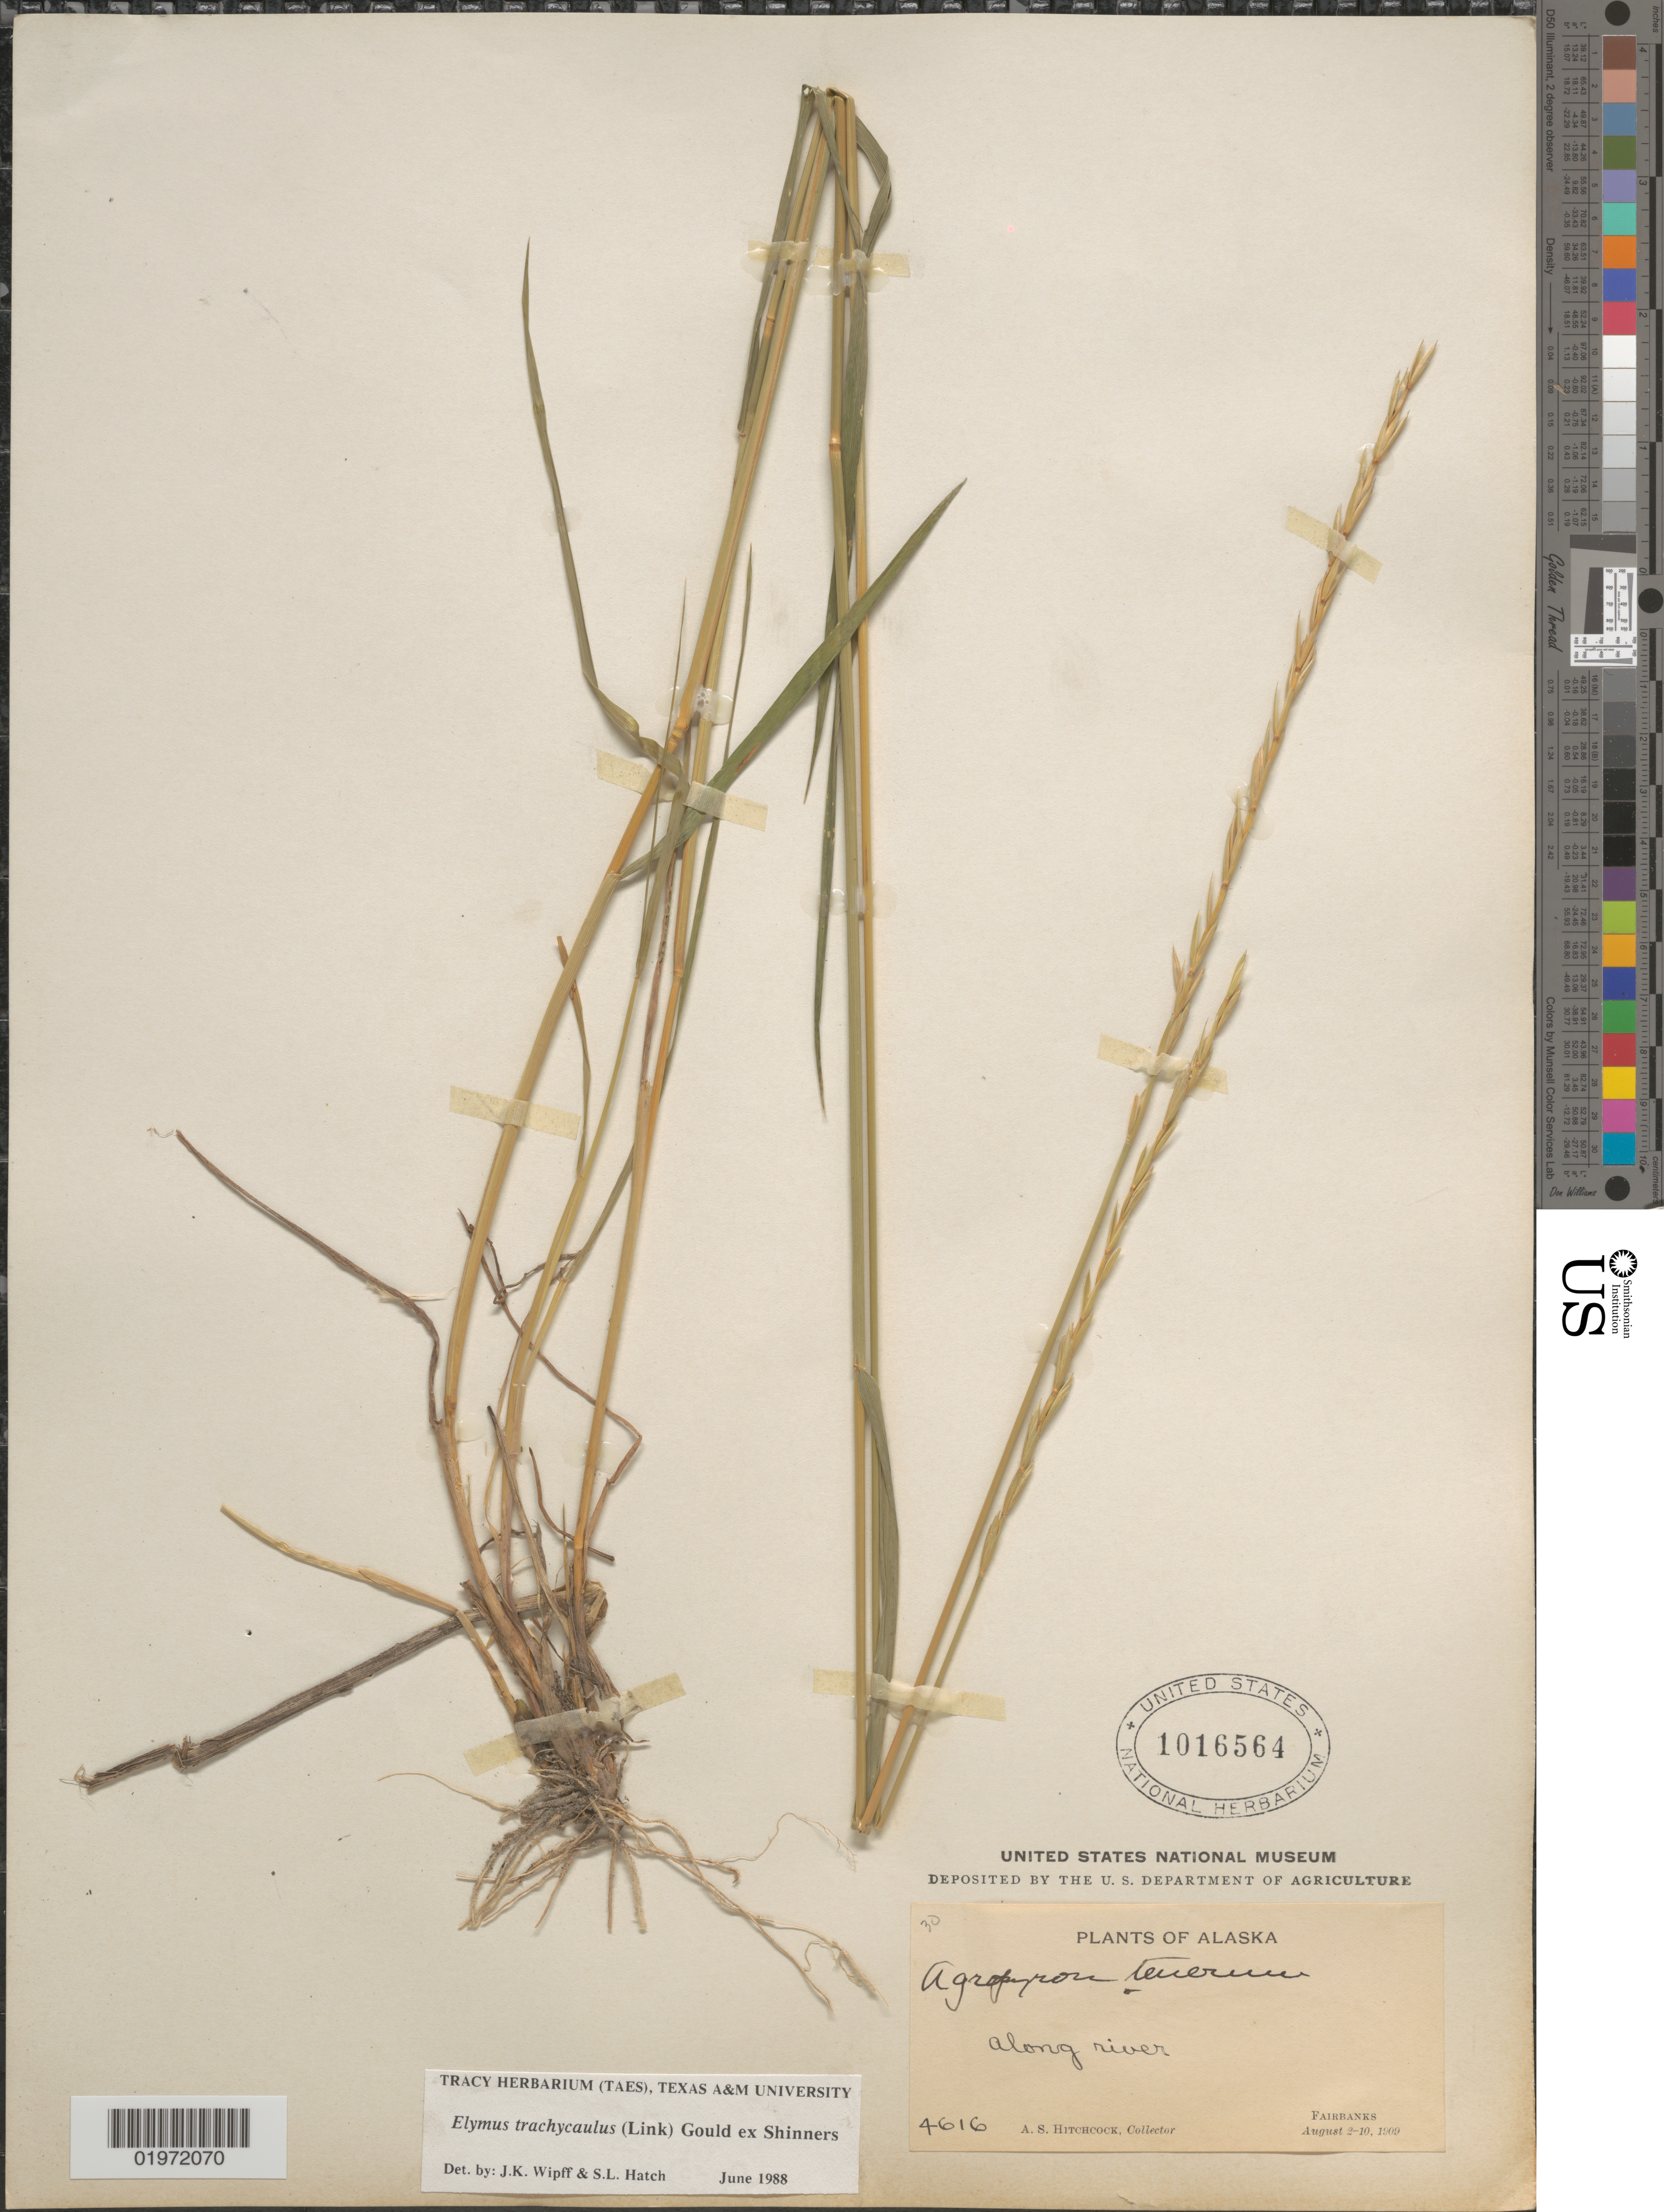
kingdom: Plantae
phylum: Tracheophyta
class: Liliopsida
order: Poales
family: Poaceae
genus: Elymus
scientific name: Elymus trachycaulus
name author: (Link) Gould ex Shinners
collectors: A. S. Hitchcock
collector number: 4616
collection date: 1909-08-02/1909-08-10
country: United States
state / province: Alaska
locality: Along river. Fairbanks.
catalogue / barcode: US 1016564